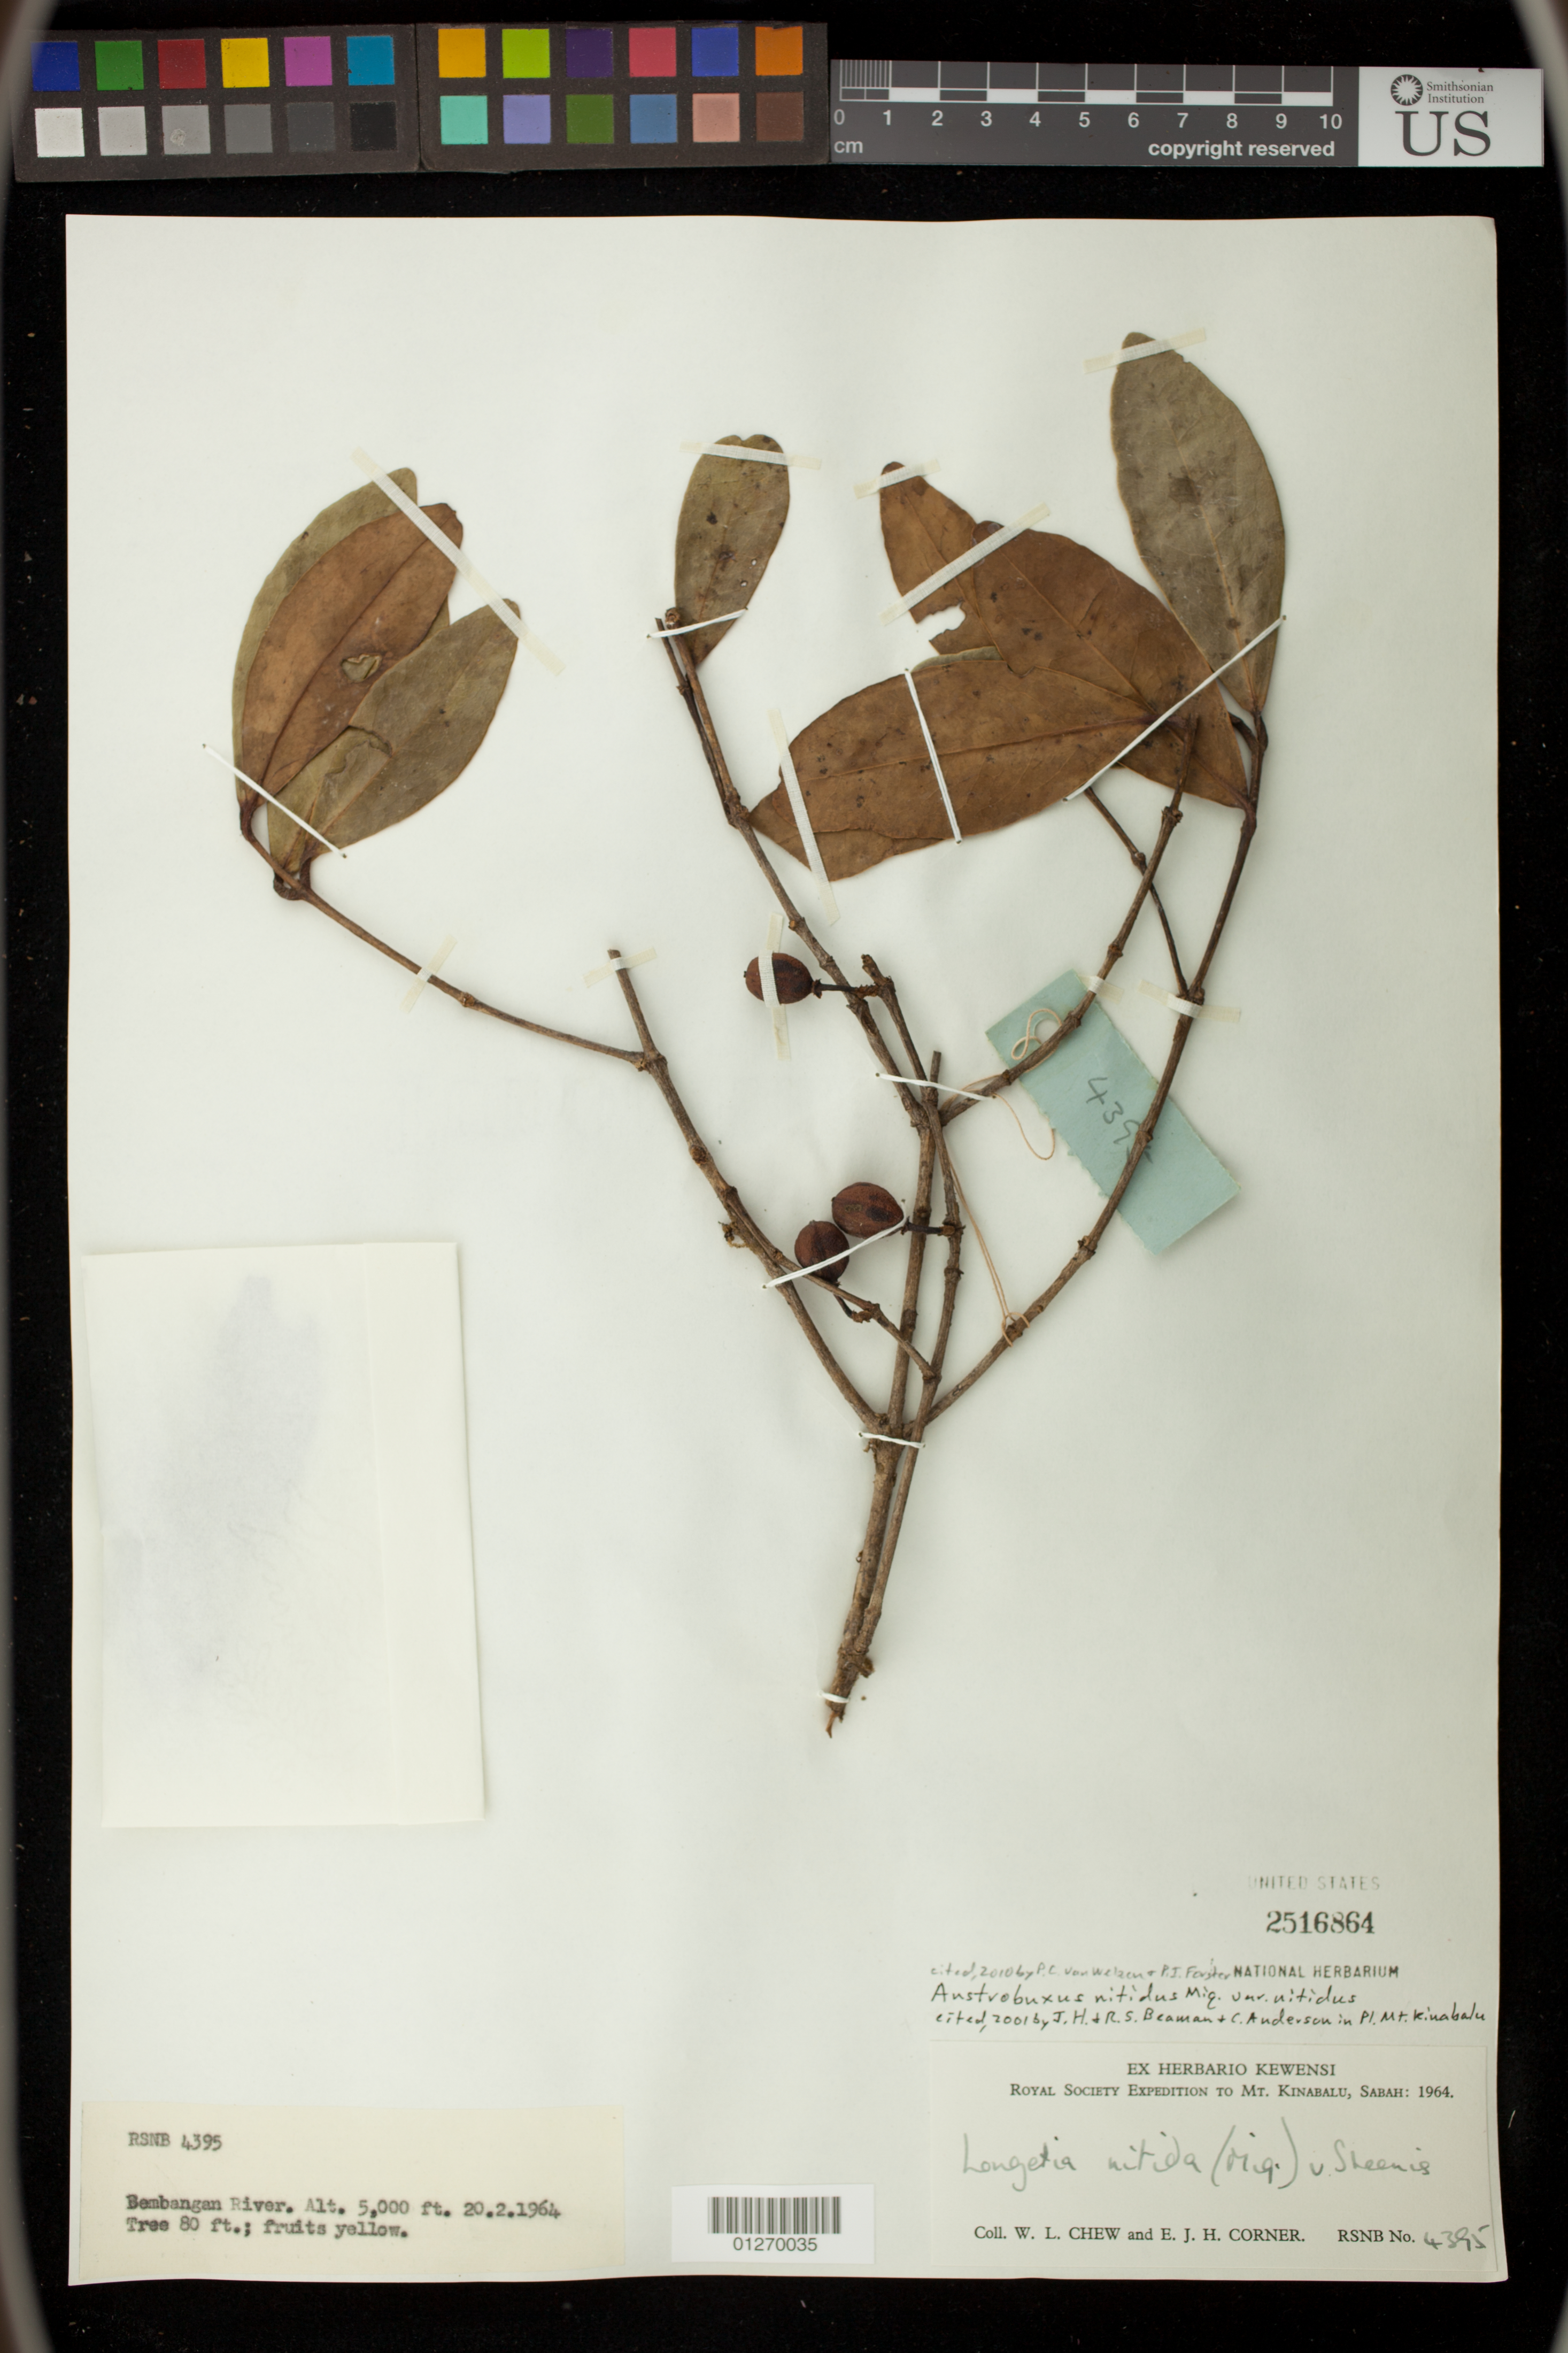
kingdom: Plantae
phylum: Tracheophyta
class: Magnoliopsida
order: Malpighiales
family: Picrodendraceae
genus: Austrobuxus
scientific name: Austrobuxus nitidus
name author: (Miq.) Steenis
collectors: W. Chew & E. Corner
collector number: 4395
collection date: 1964-02-20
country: Malaysia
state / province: Sabah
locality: Mt. Kinabalu, Sabah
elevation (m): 1524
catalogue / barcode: US 2516864